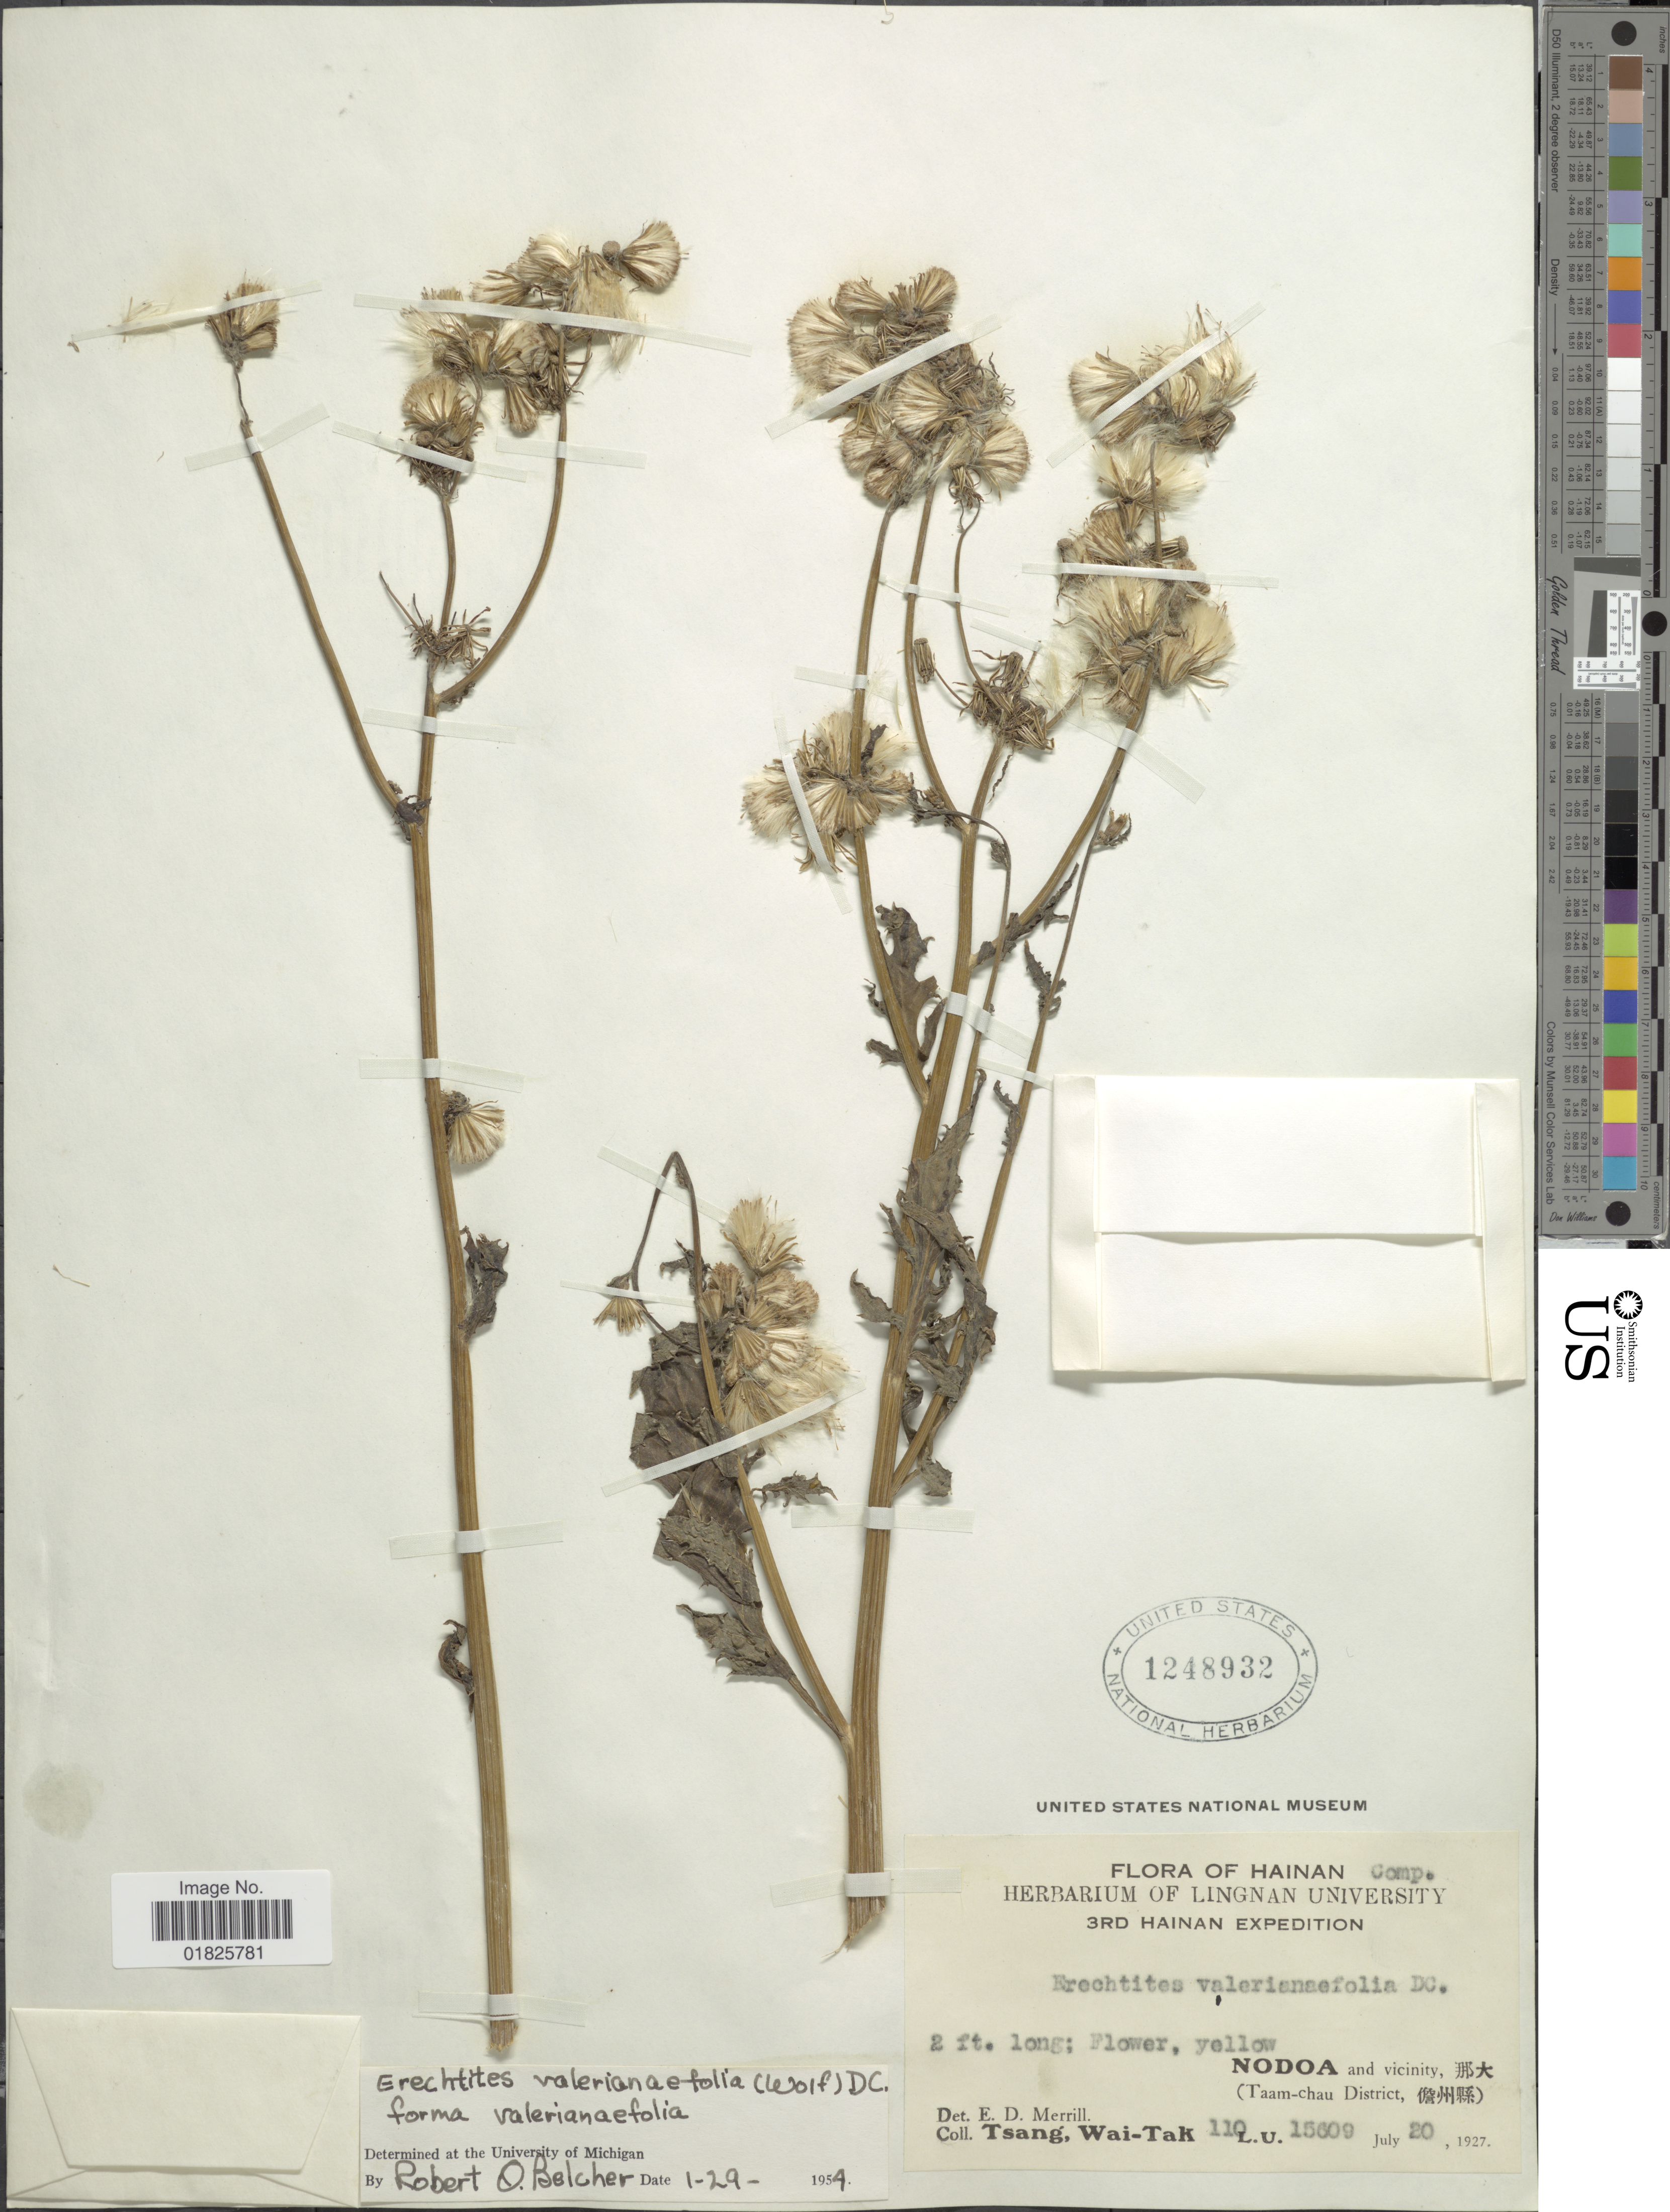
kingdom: Plantae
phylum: Tracheophyta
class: Magnoliopsida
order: Asterales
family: Asteraceae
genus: Erechtites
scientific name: Erechtites valerianifolius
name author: (Link ex Spreng.) DC.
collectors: W. T. Tsang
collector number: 110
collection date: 1927-07-20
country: China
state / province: Hainan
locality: Nodoa and vicinity (Taam-chau District)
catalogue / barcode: US 1248932